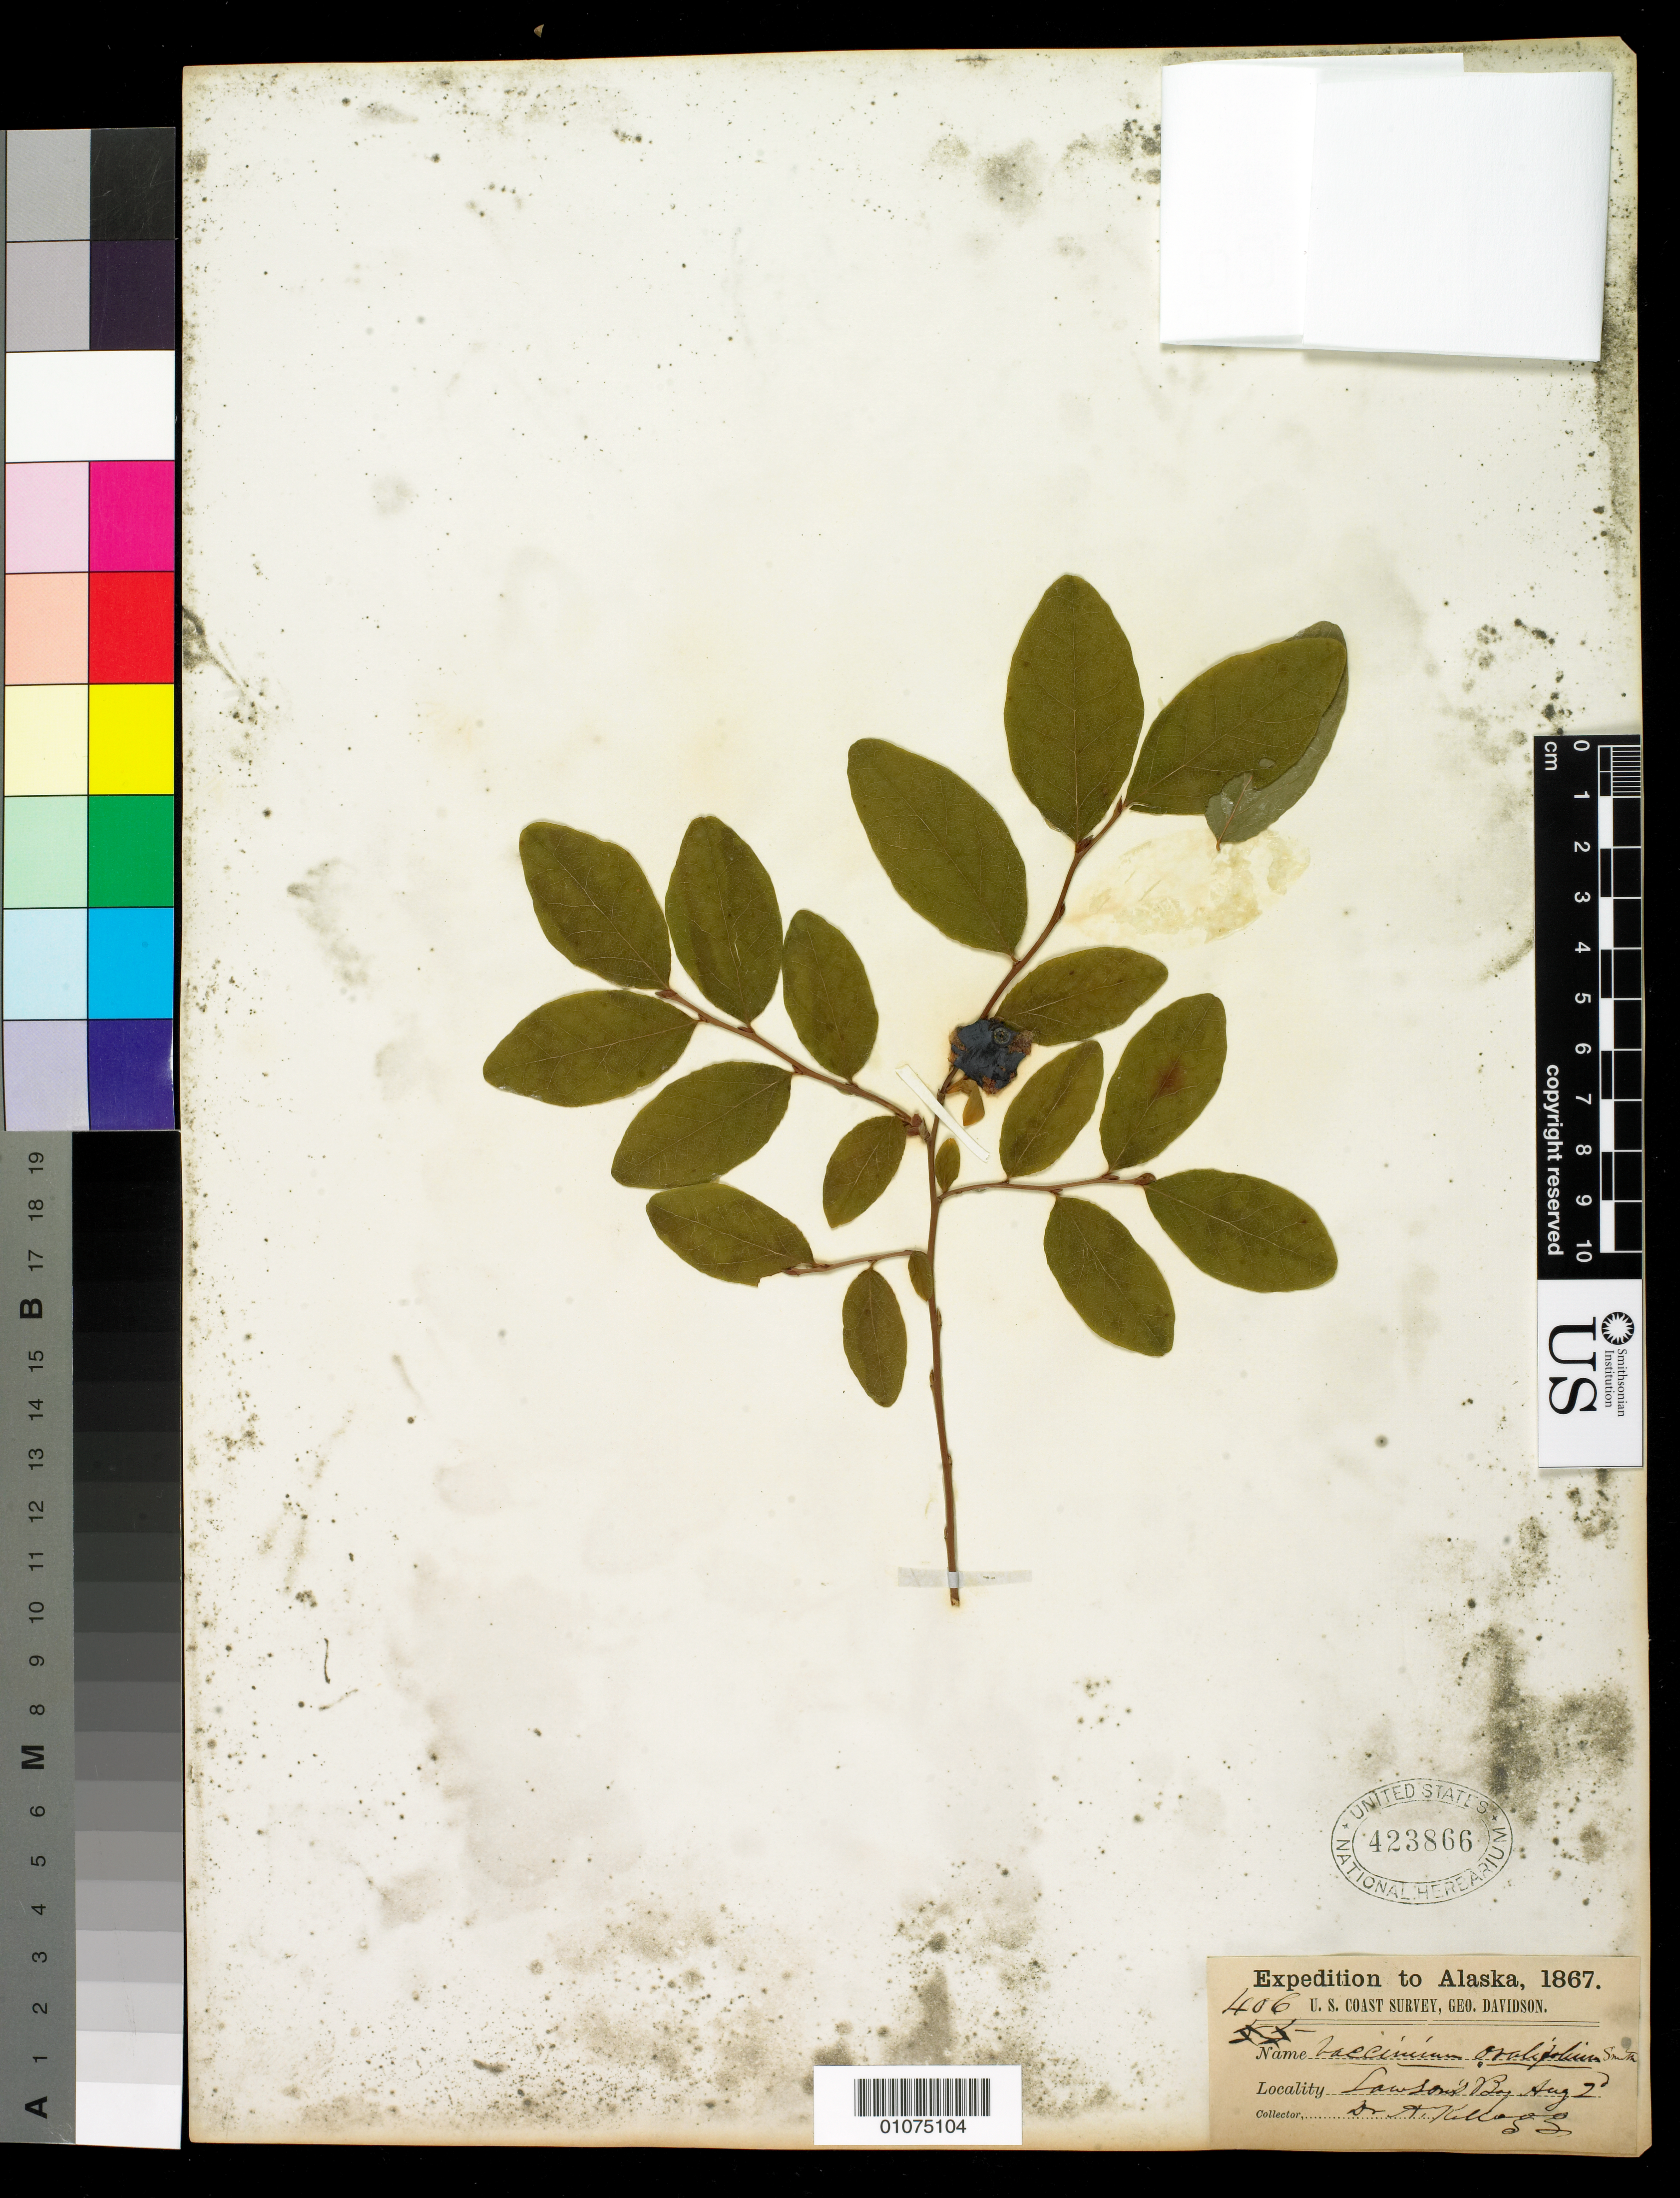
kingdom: Plantae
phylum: Tracheophyta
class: Magnoliopsida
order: Ericales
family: Ericaceae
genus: Vaccinium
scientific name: Vaccinium ovalifolium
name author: Sm.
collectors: A. Kellogg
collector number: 406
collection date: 1867-08-02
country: United States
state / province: Alaska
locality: Lawsons Bay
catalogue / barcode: US 423866